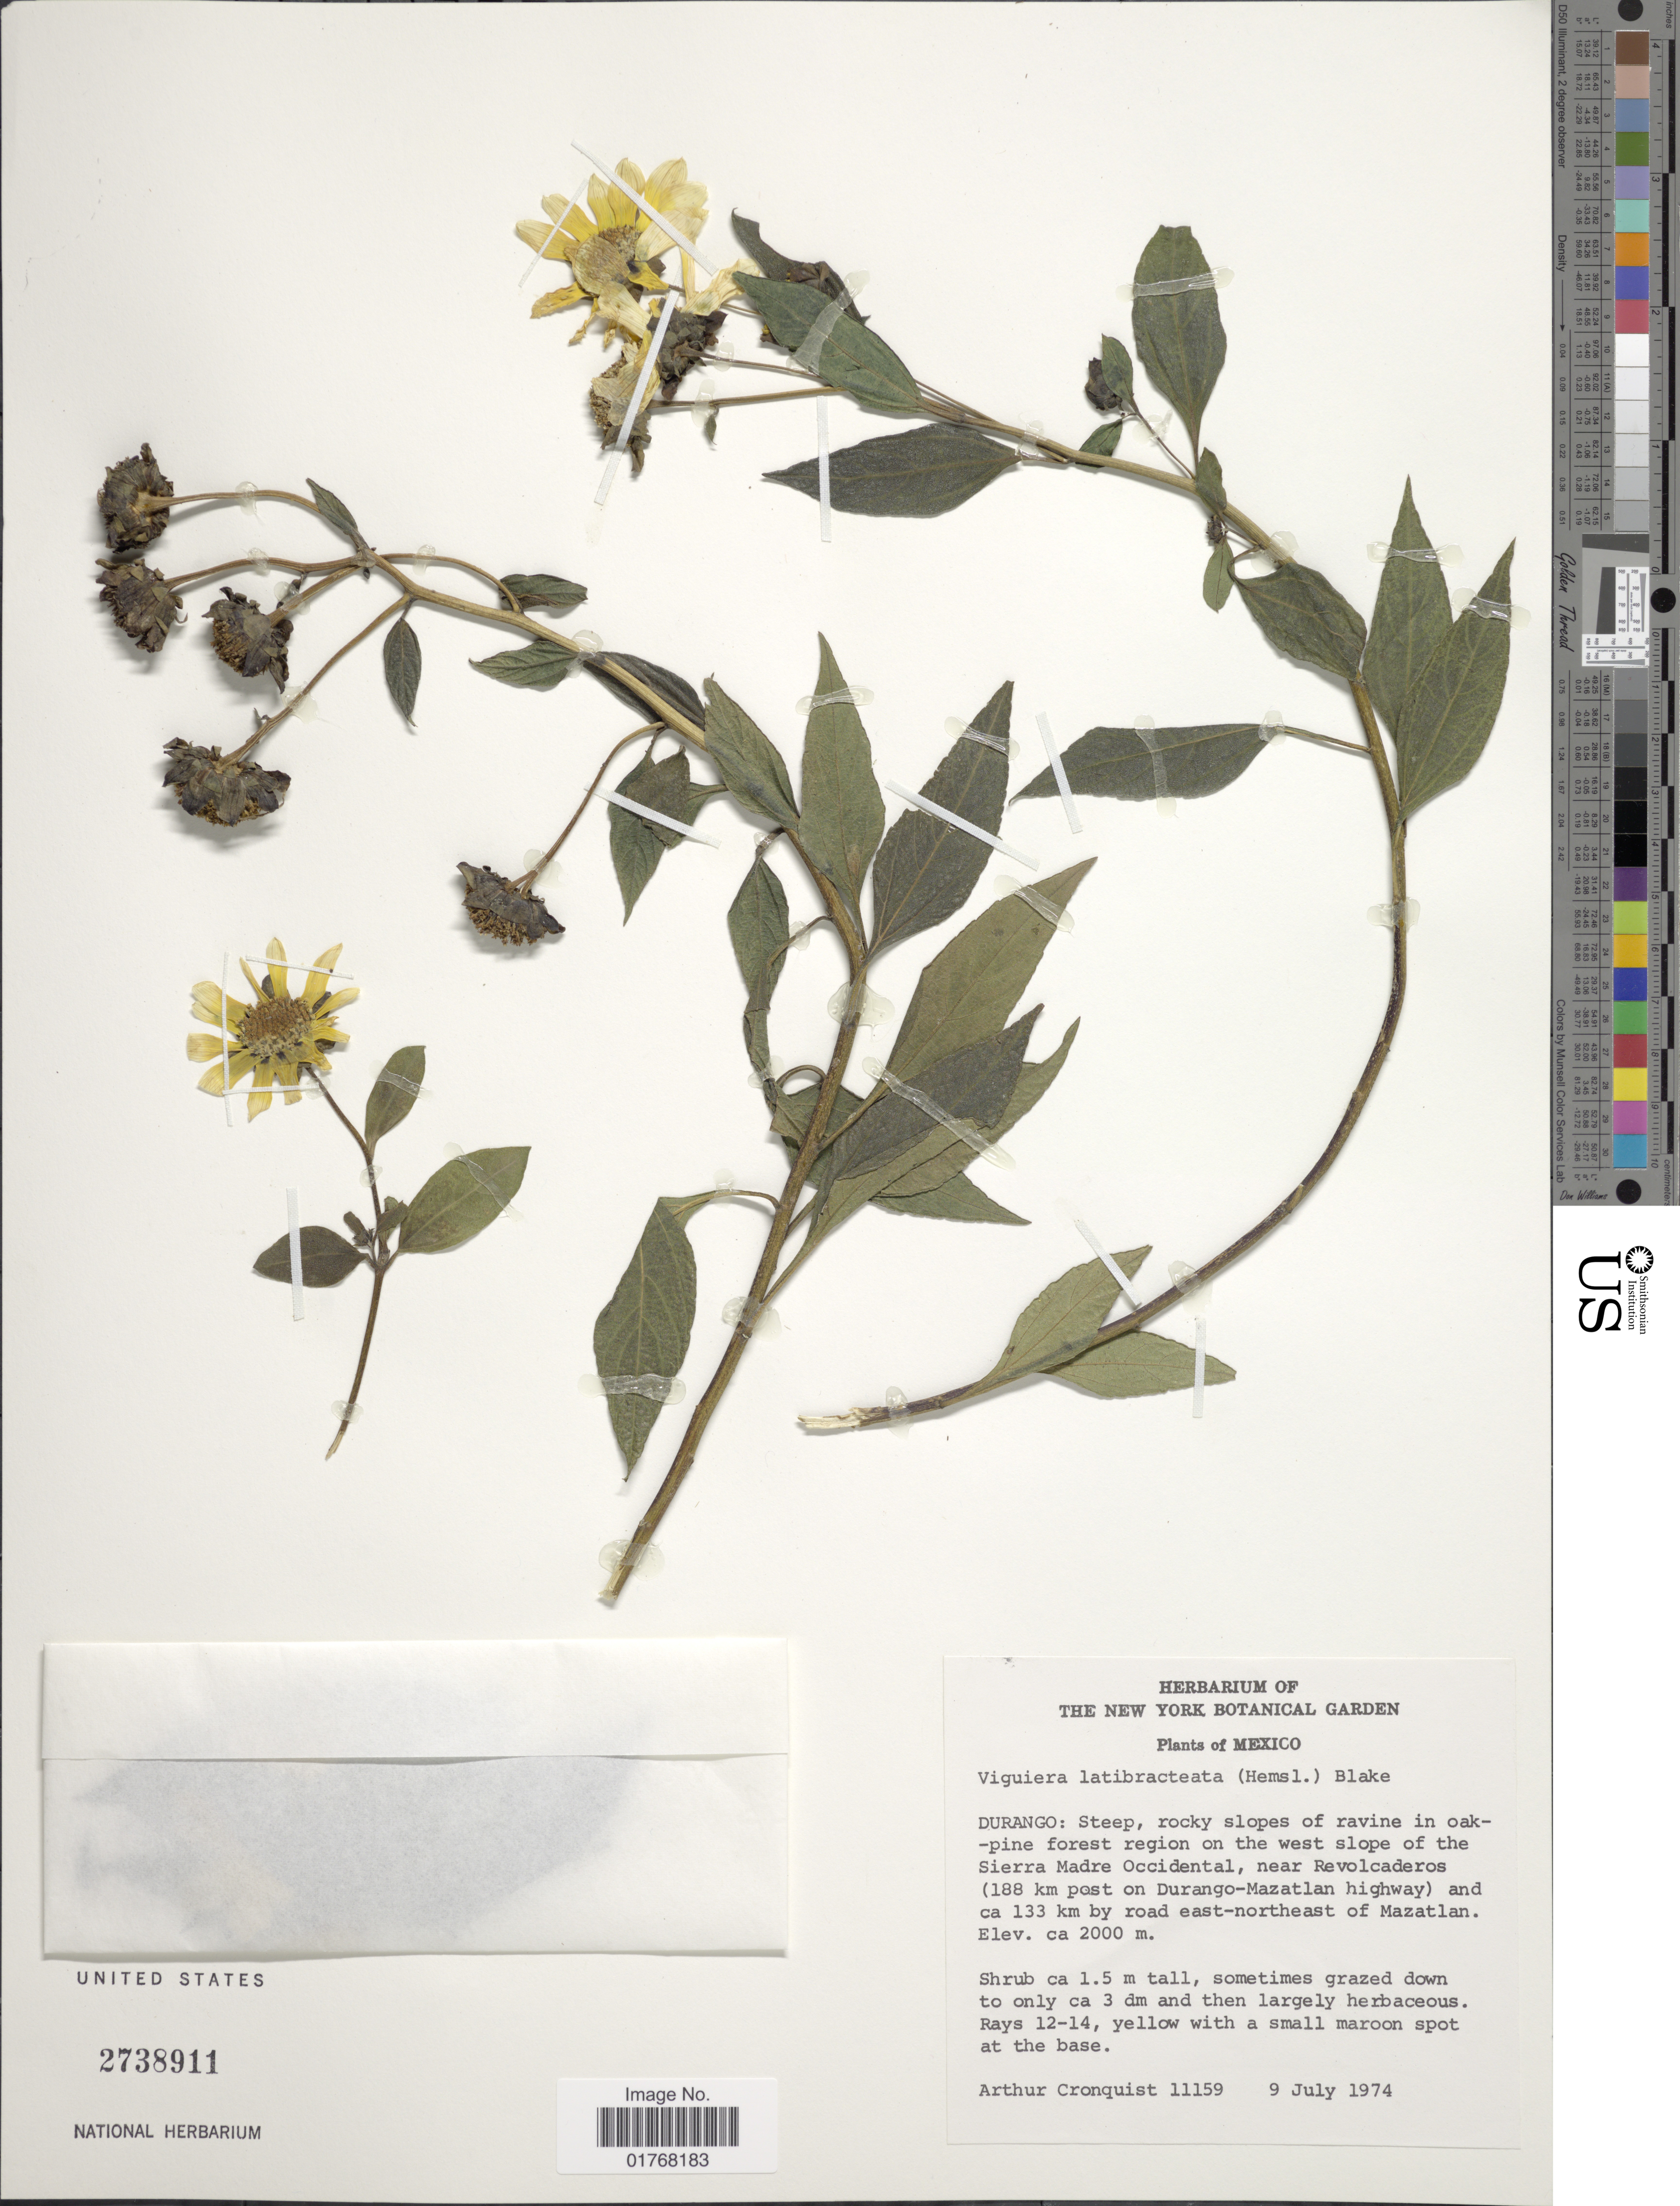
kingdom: Plantae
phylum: Tracheophyta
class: Magnoliopsida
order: Asterales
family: Asteraceae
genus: Viguiera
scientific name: Viguiera latibracteata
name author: (Hemsl.) Blake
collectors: A. J. Cronquist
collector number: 11159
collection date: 1974-07-09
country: Mexico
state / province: Durango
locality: Steep, rocky slopes of ravine in oak-pine forest region on the west slope of the SIerra Madre Occidental, near Revolcaderos (188 km post on Durango-Mazatlan highway) and 133 km by road east-northeast of Mazatlan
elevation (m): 2000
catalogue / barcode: US 2738911